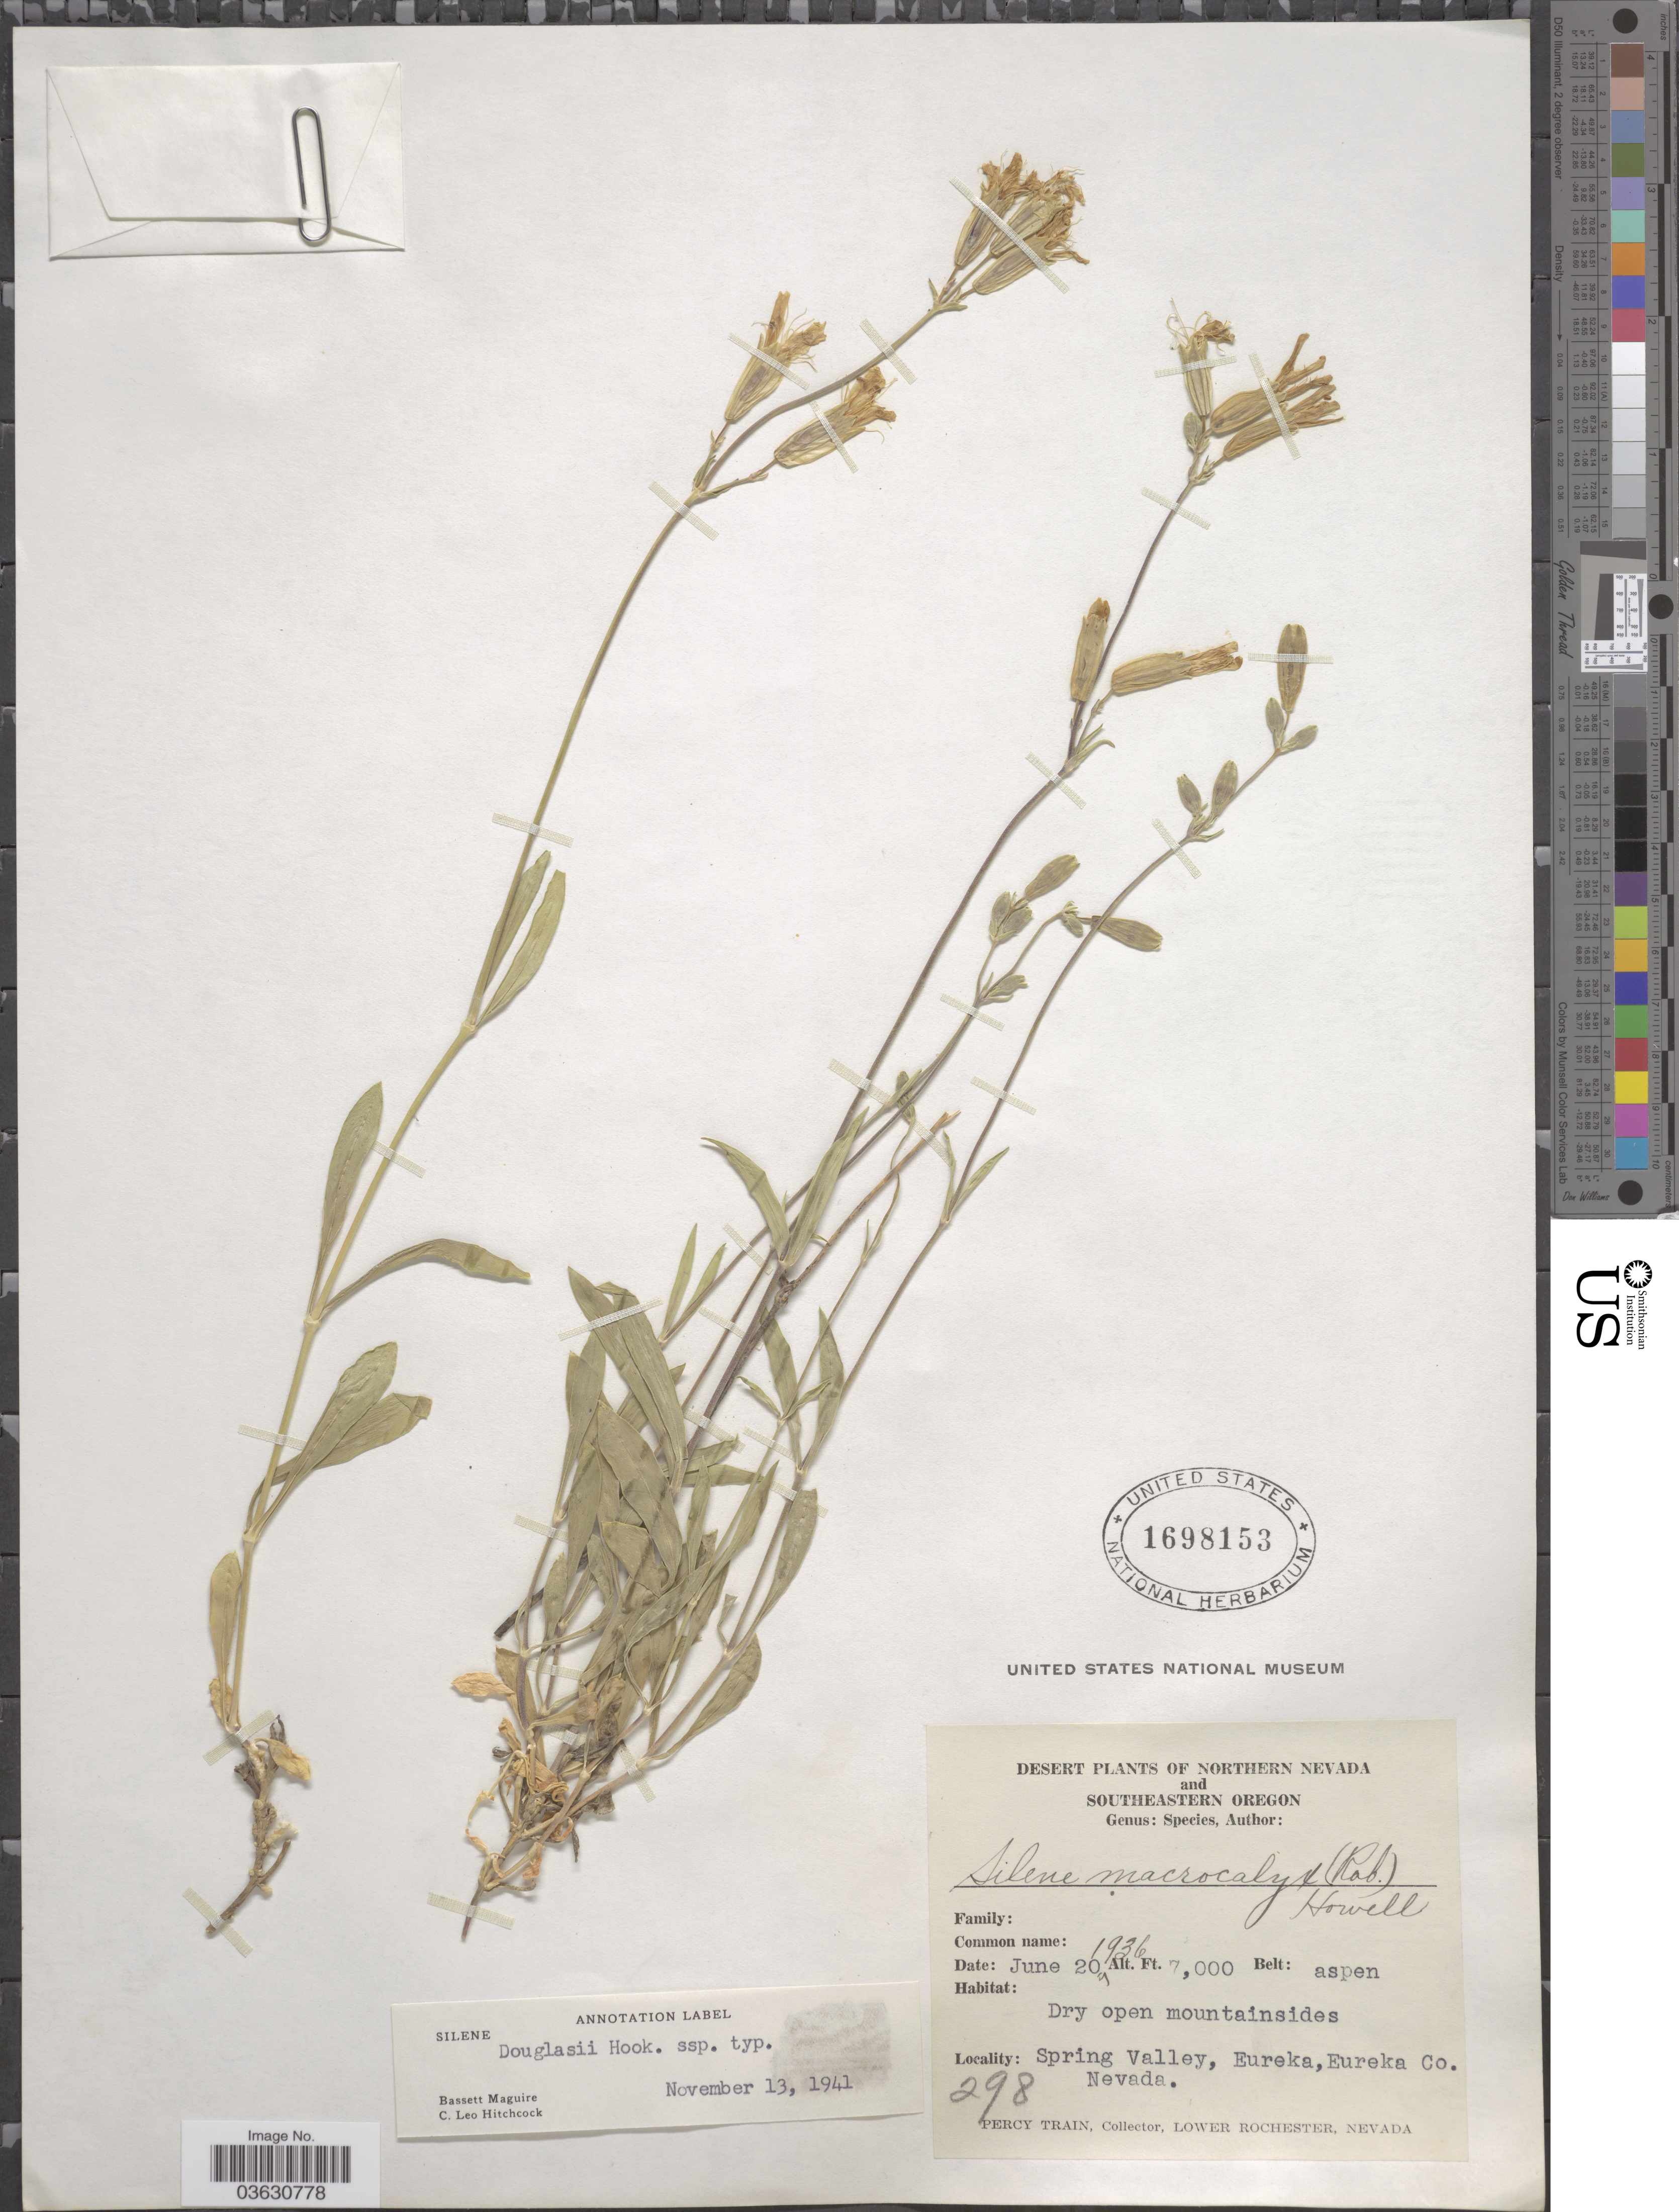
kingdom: Plantae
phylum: Tracheophyta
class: Magnoliopsida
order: Caryophyllales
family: Caryophyllaceae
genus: Silene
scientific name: Silene douglasii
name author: Hook.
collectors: P. Train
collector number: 298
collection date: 1936-06-20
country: United States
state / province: Nevada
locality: Northern Nevada. Spring Valley, Eureka, Eureka Co.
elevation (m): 2134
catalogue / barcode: US 1698153